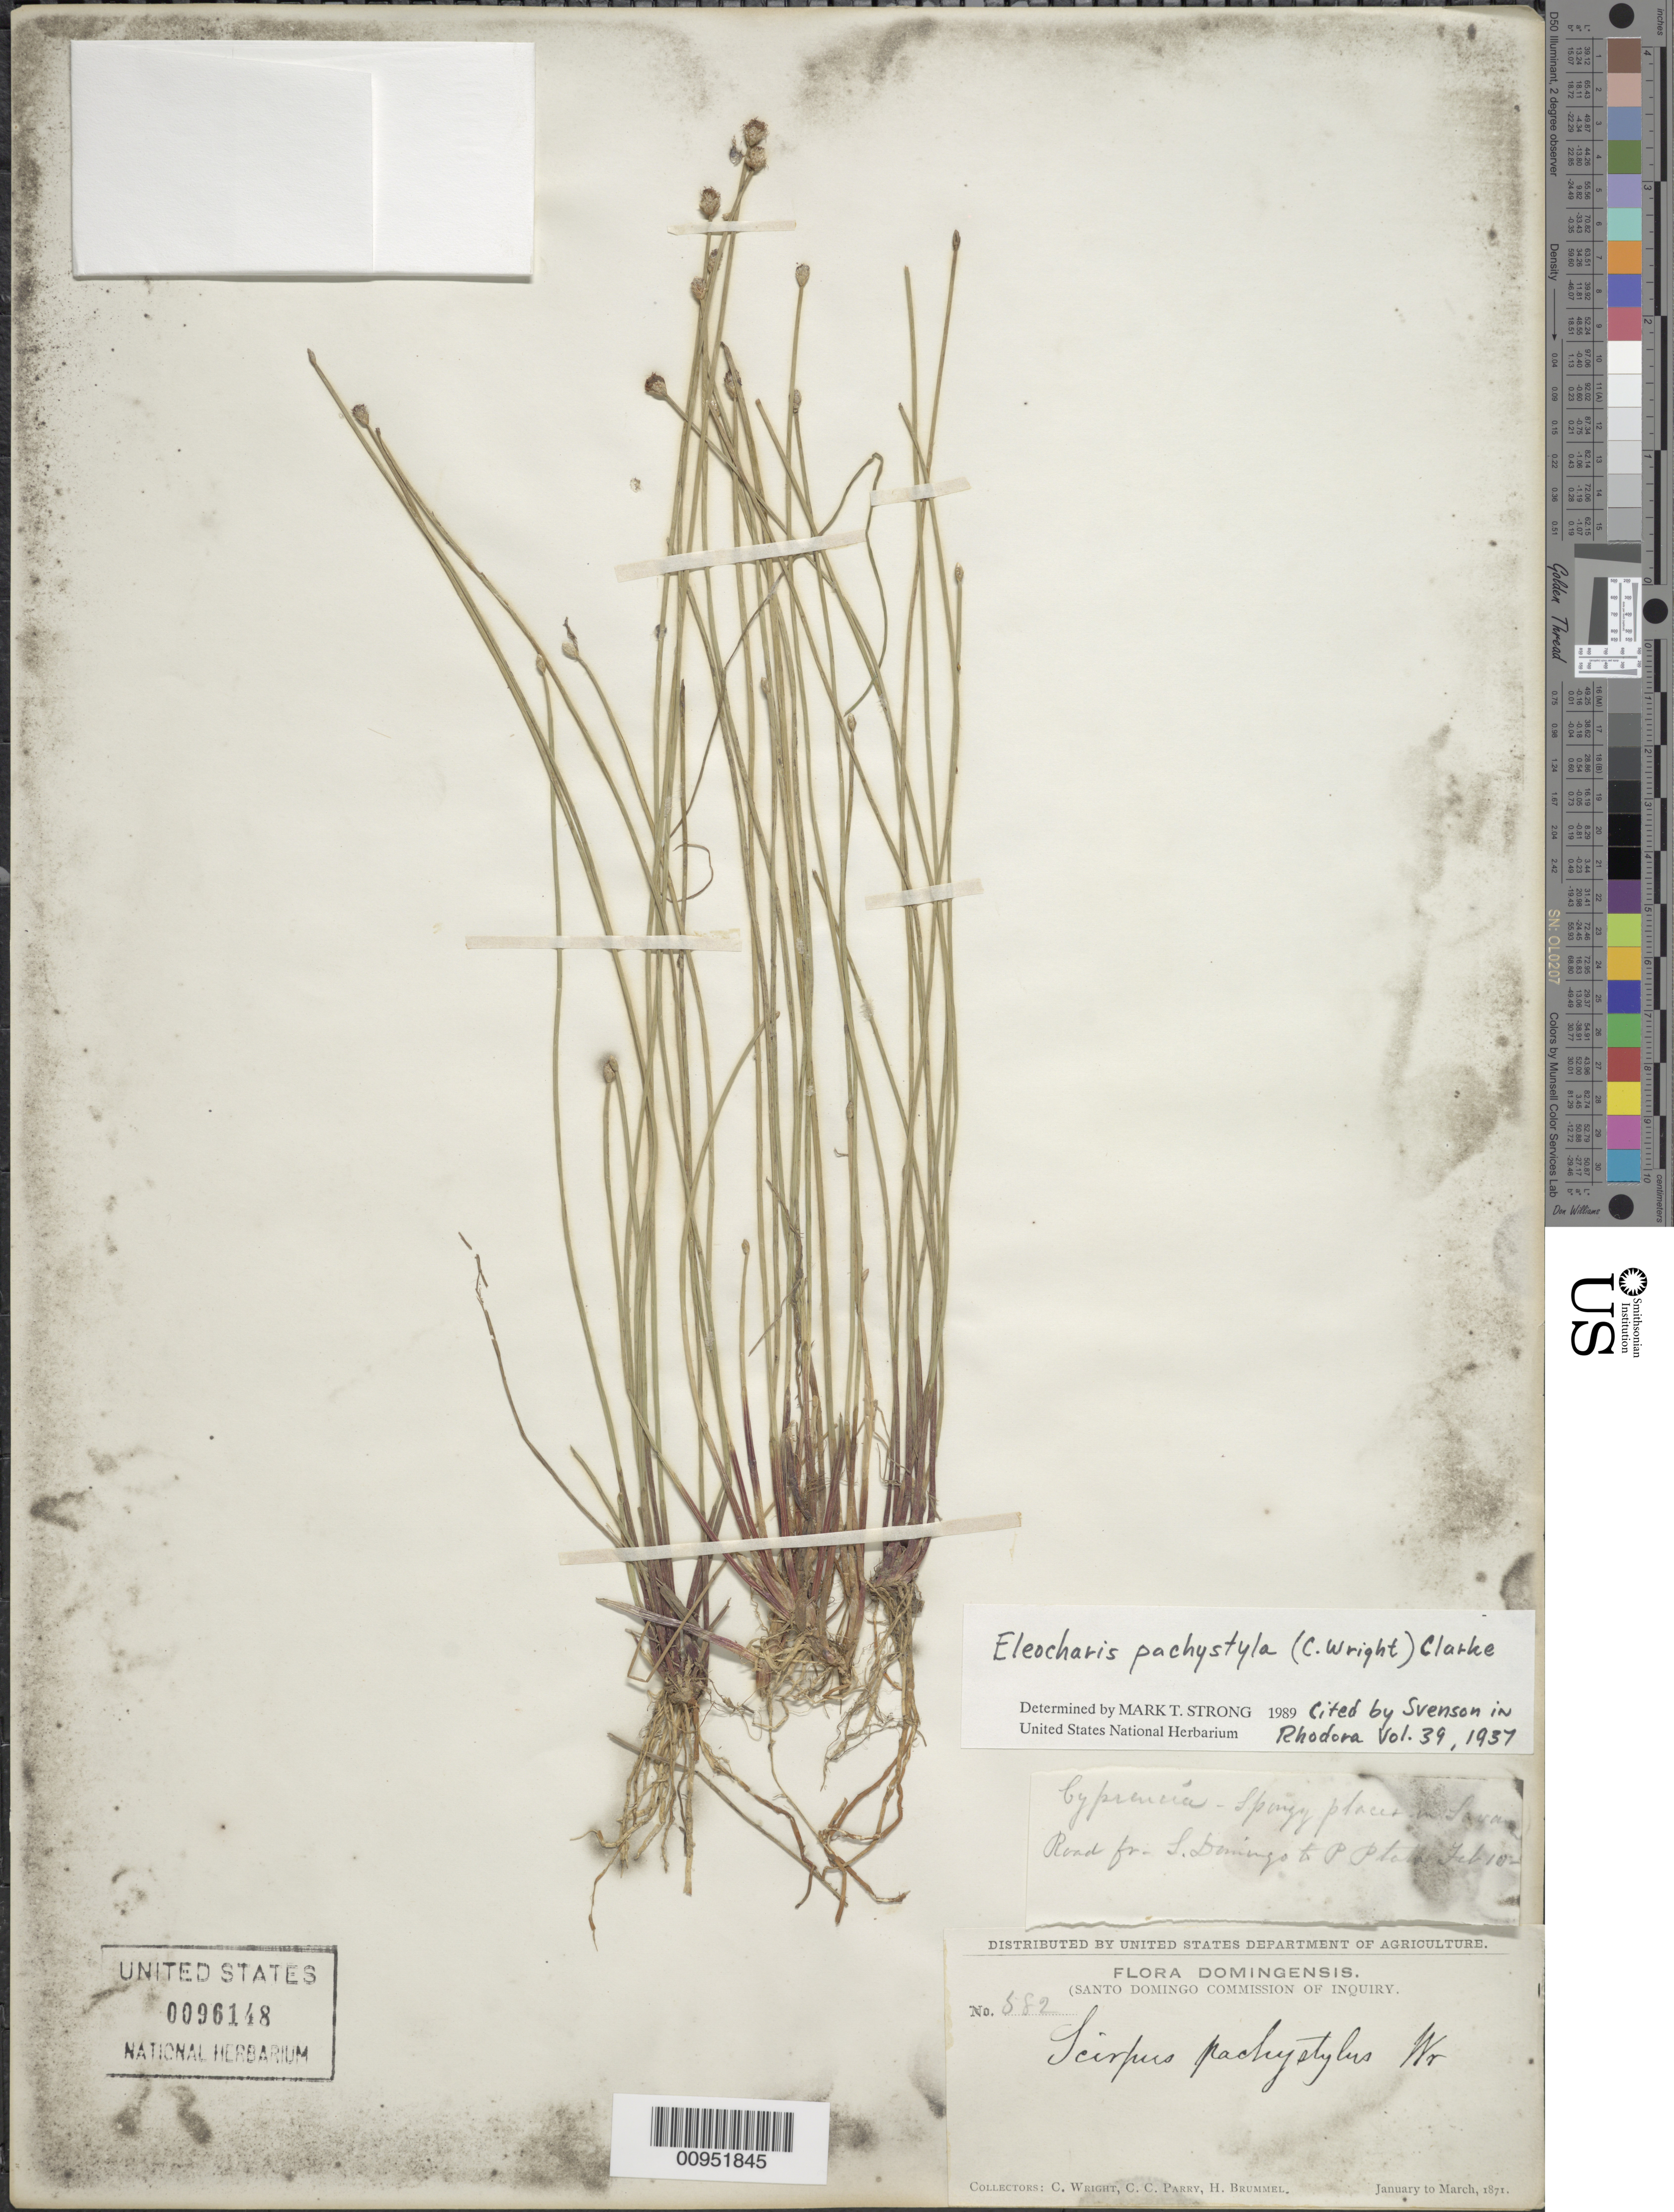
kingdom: Plantae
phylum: Tracheophyta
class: Liliopsida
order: Poales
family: Cyperaceae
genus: Eleocharis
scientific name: Eleocharis pachystyla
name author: (C. Wright) C.B. Clarke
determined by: Strong, M. T., (US), Smithsonian Institution - National Museum of Natural History (UNITED STATES)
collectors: C. Wright, C. C. Parry & H. Brummel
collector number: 582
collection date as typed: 10 Feb 1871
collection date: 1871-02-10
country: Dominican Republic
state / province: Puerto Plata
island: Hispaniola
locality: Road from Santo Domingo to Puerto Plata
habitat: Spongy place in savana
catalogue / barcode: US 96148